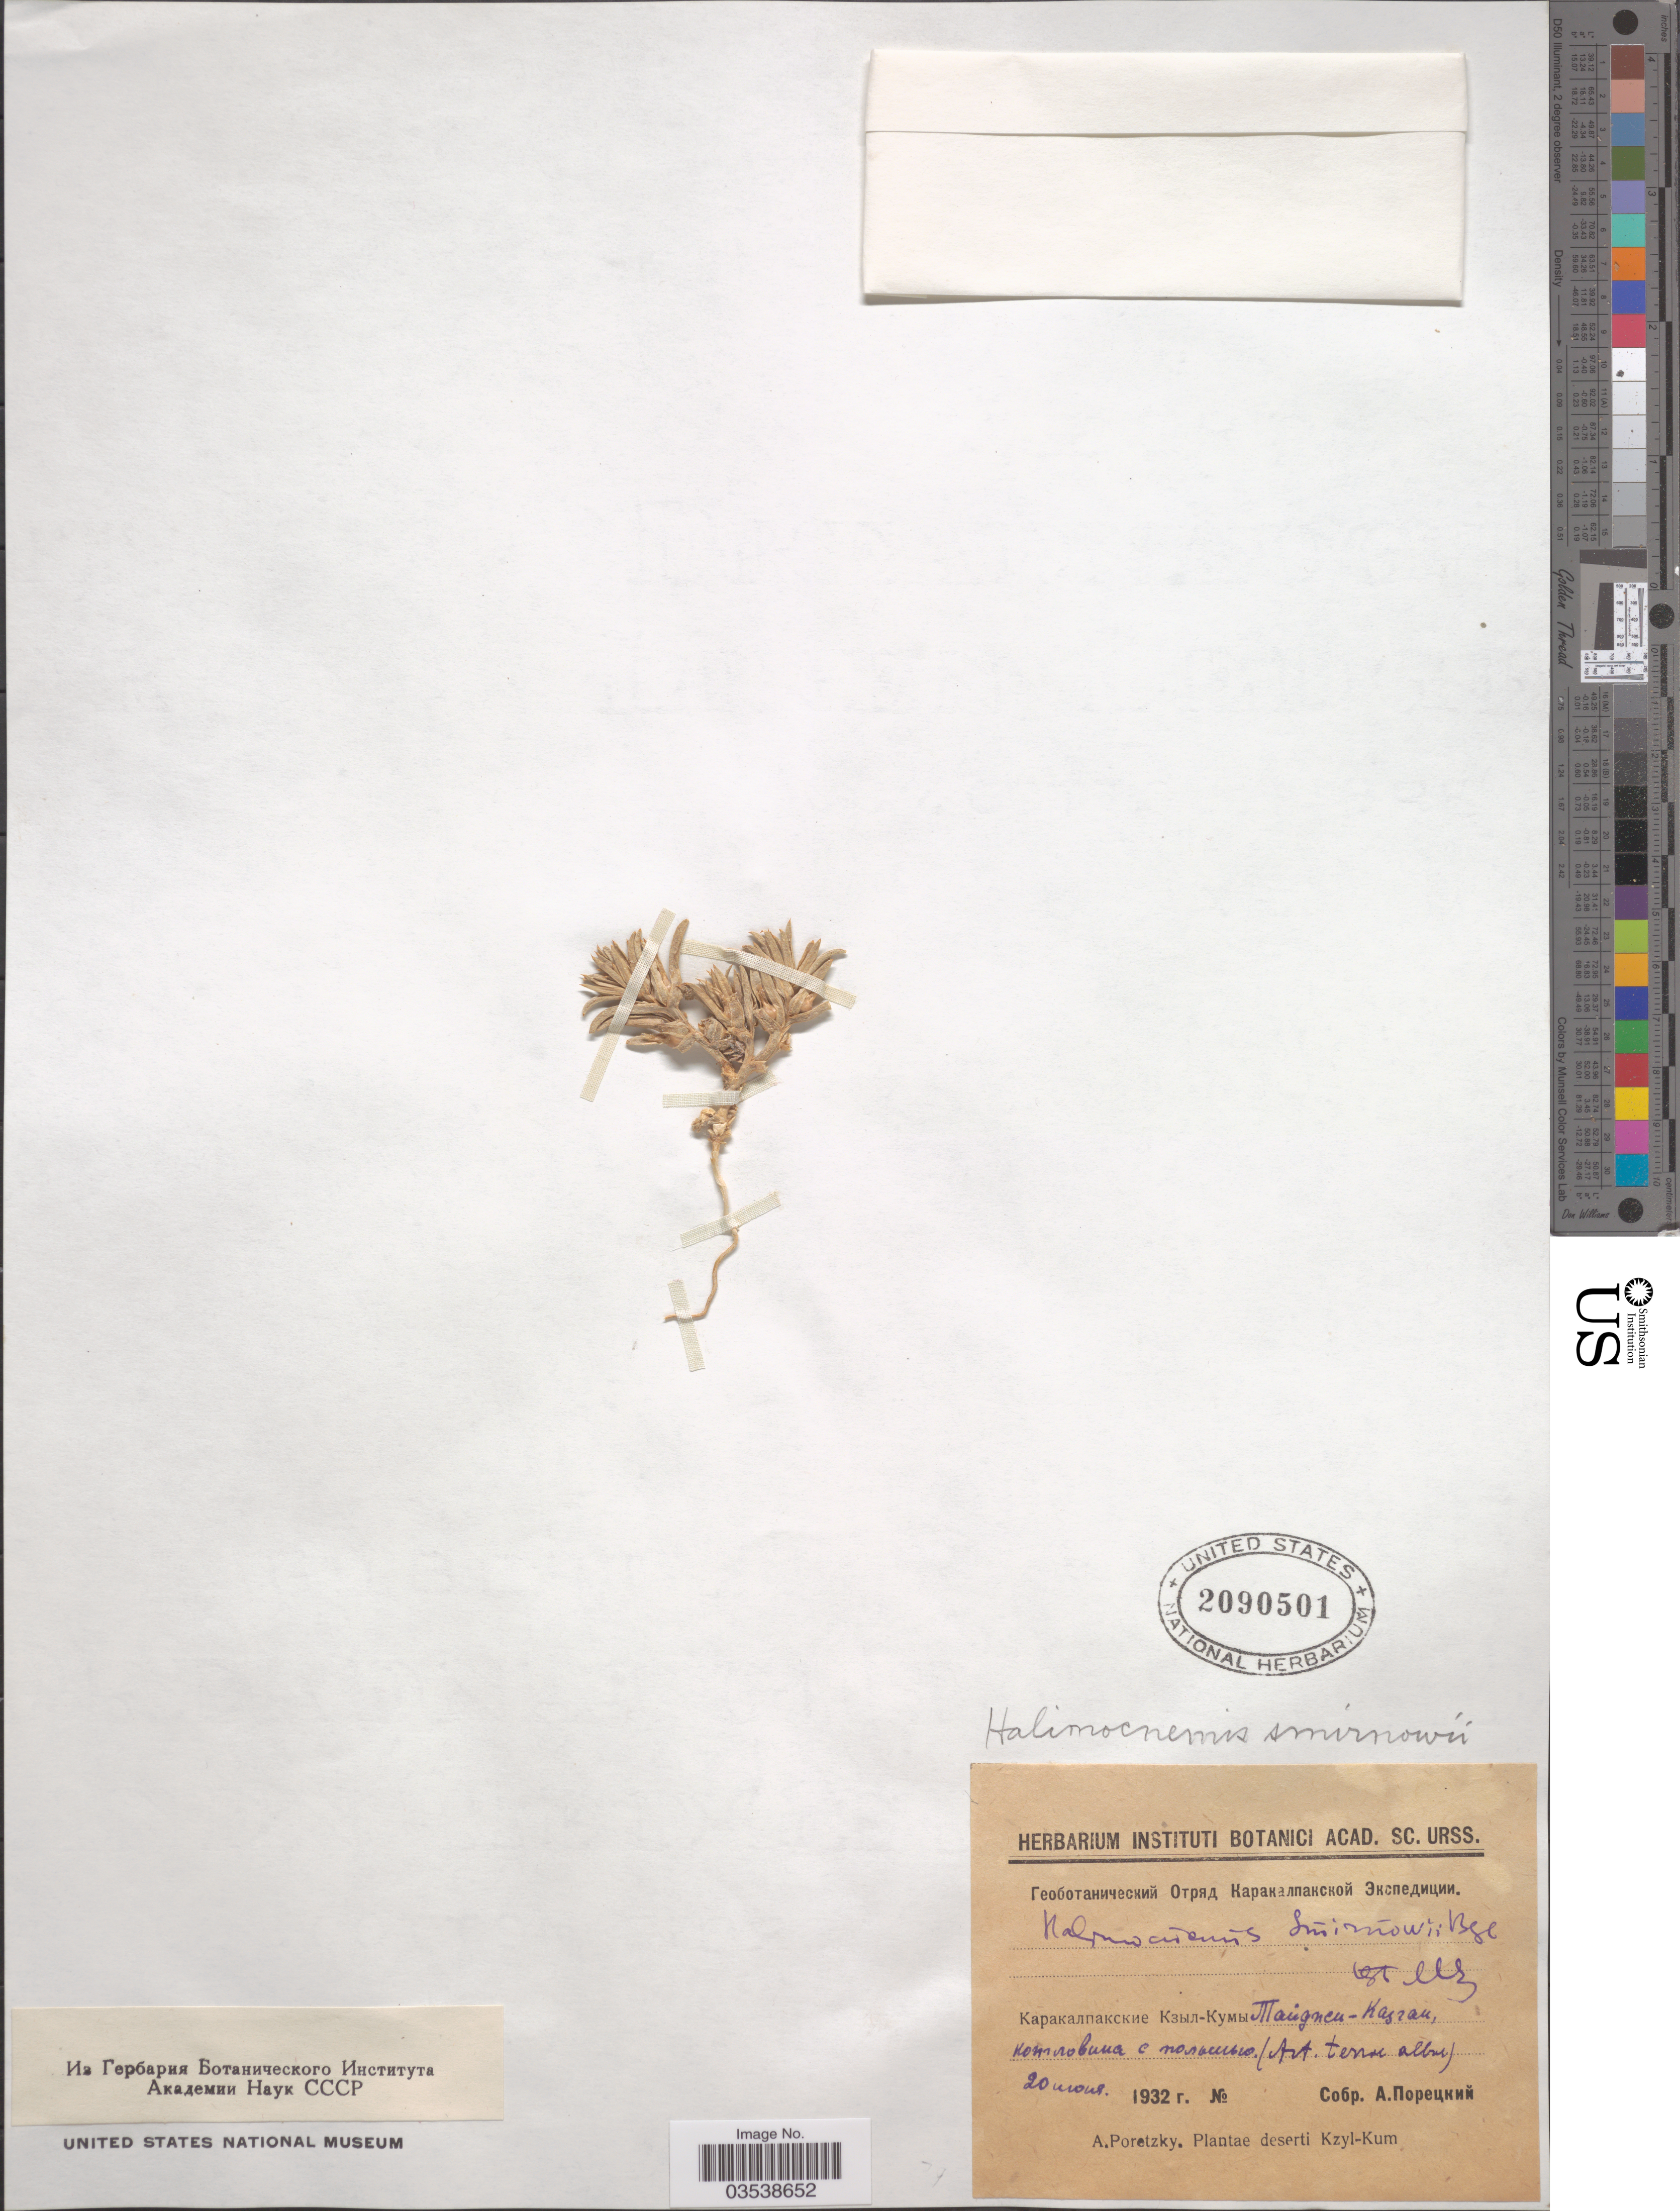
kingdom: Plantae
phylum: Tracheophyta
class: Magnoliopsida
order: Caryophyllales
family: Amaranthaceae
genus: Halimocnemis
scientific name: Halimocnemis smirnowii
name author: Bunge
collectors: A. Poretzky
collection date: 1932-03-20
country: Uzbekistan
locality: X. Deserti Kzyl-Kum.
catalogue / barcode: US 2090501